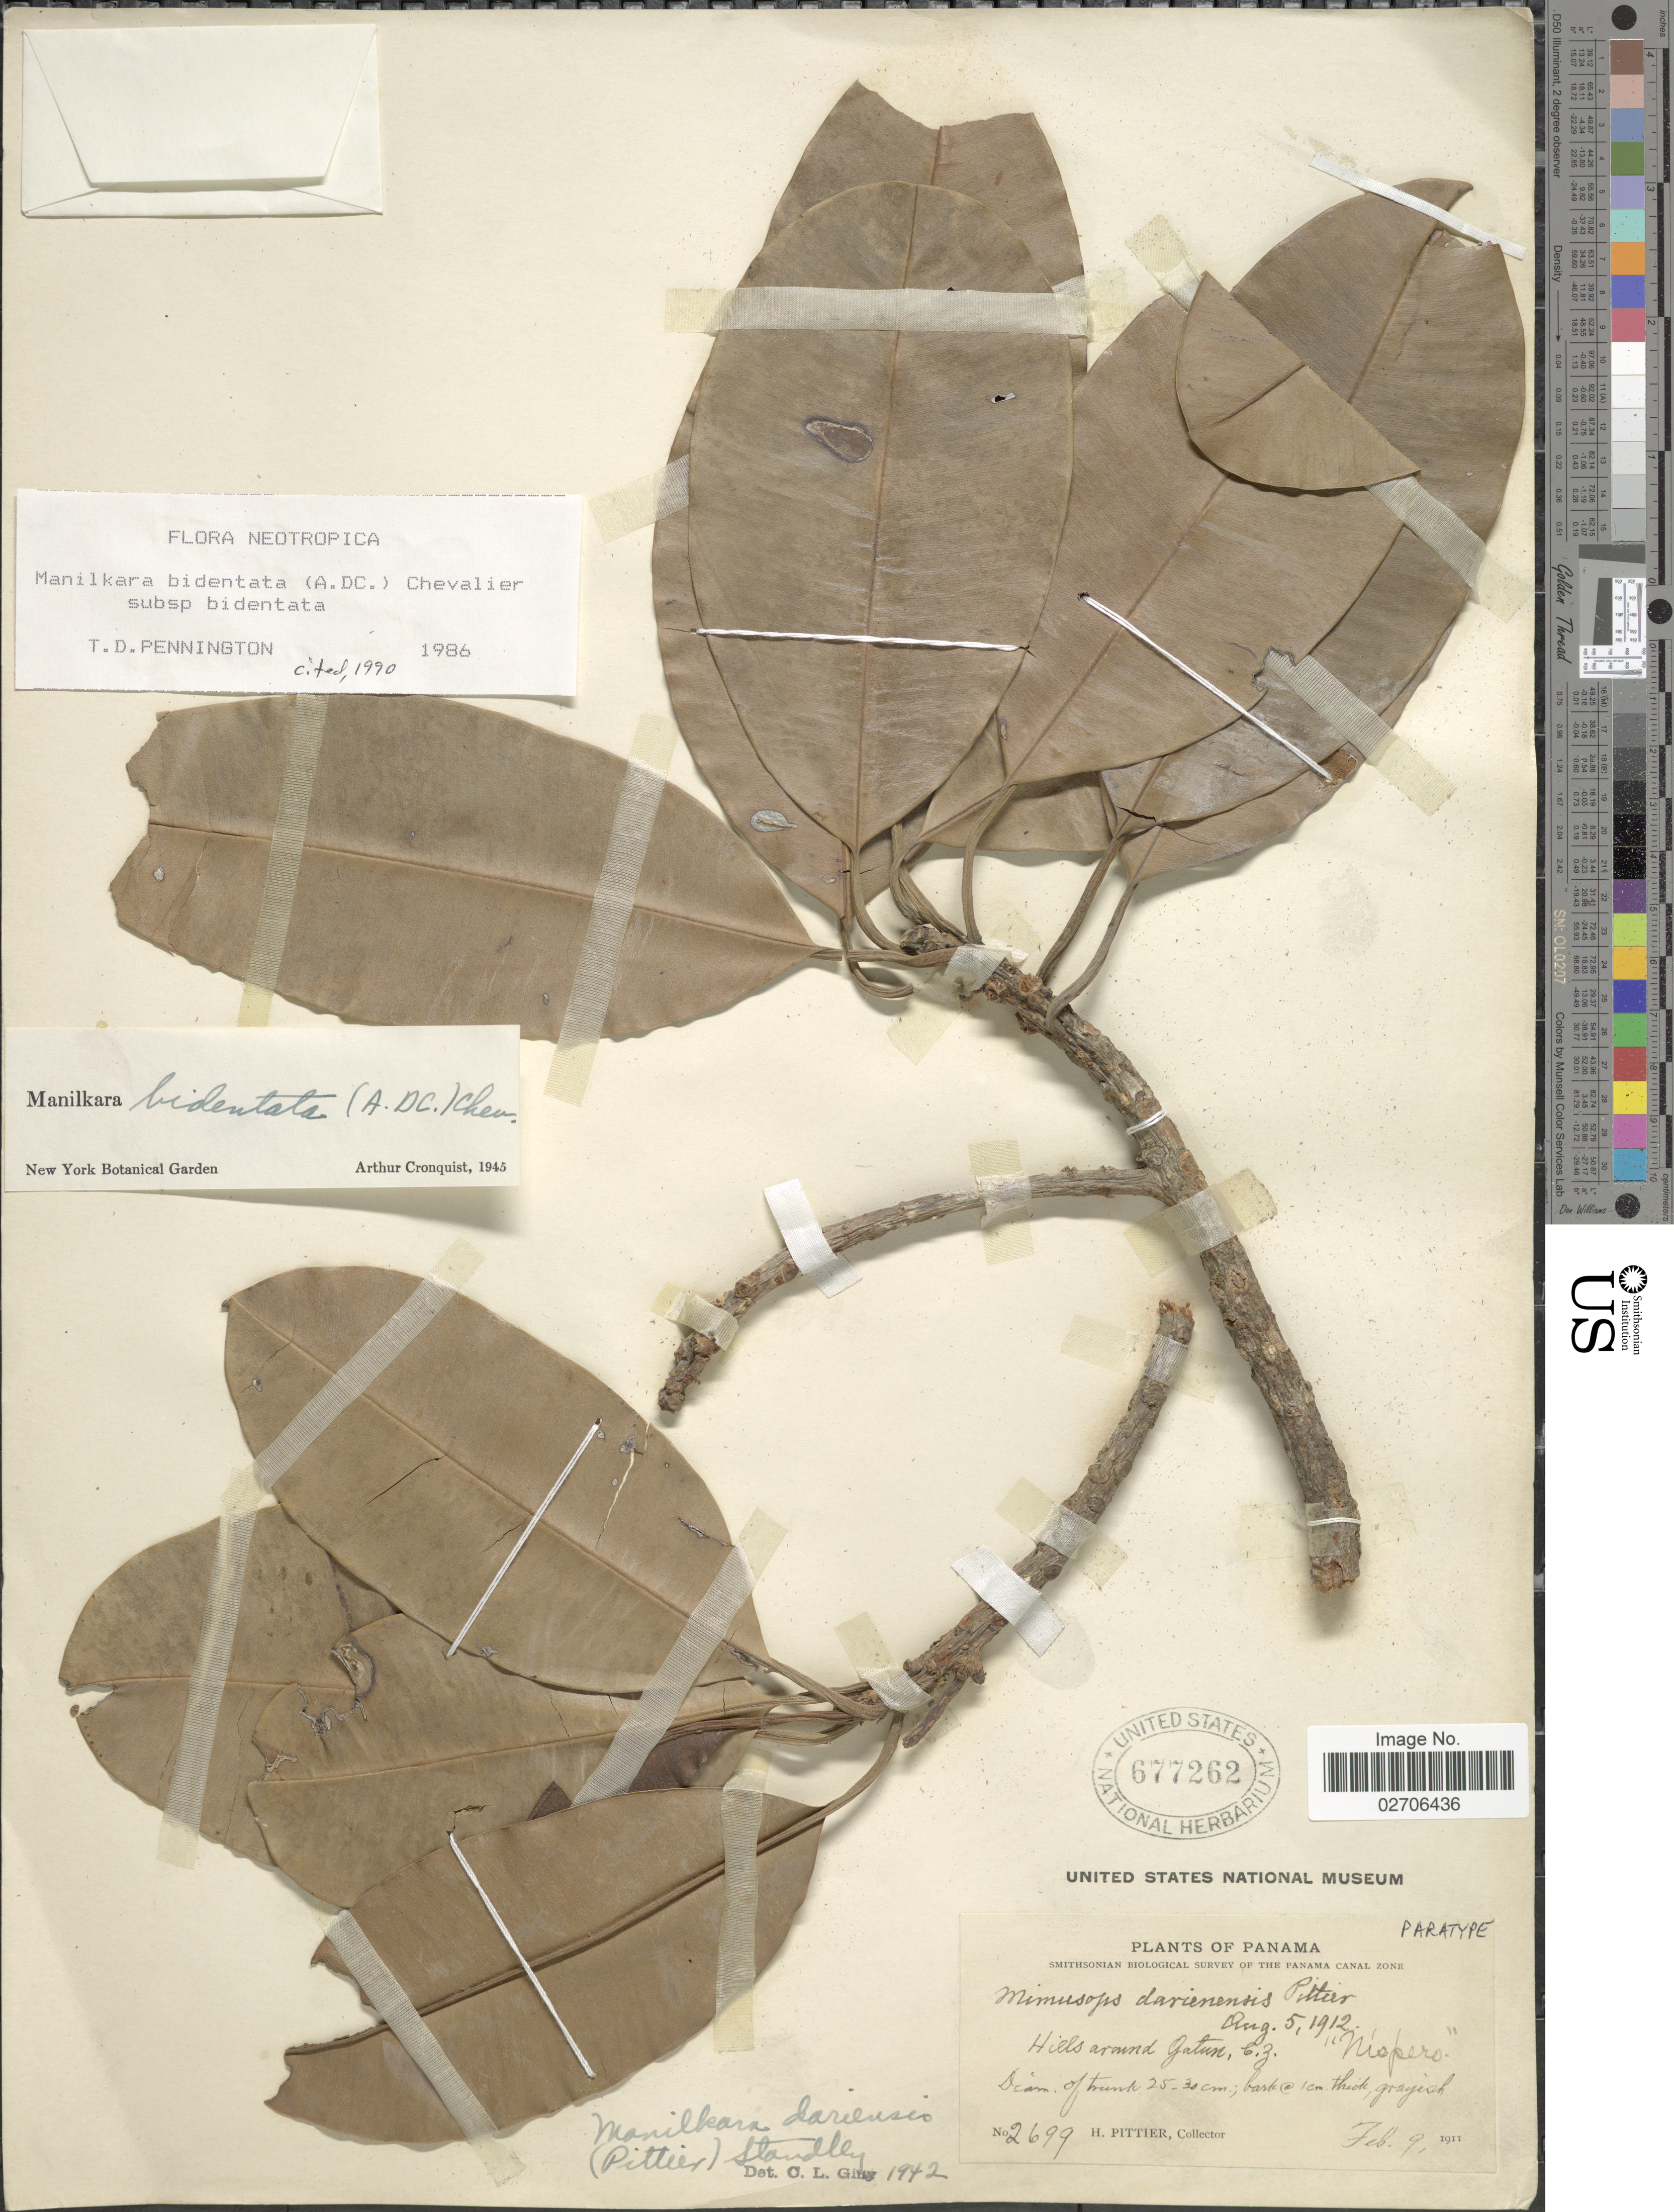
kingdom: Plantae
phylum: Tracheophyta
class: Magnoliopsida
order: Ericales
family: Sapotaceae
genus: Manilkara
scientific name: Manilkara bidentata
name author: (A. DC.) A. Chev.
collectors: H. F. Pittier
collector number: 2699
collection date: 1911-02-09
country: Panama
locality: Hills around Gatun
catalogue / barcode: US 677262